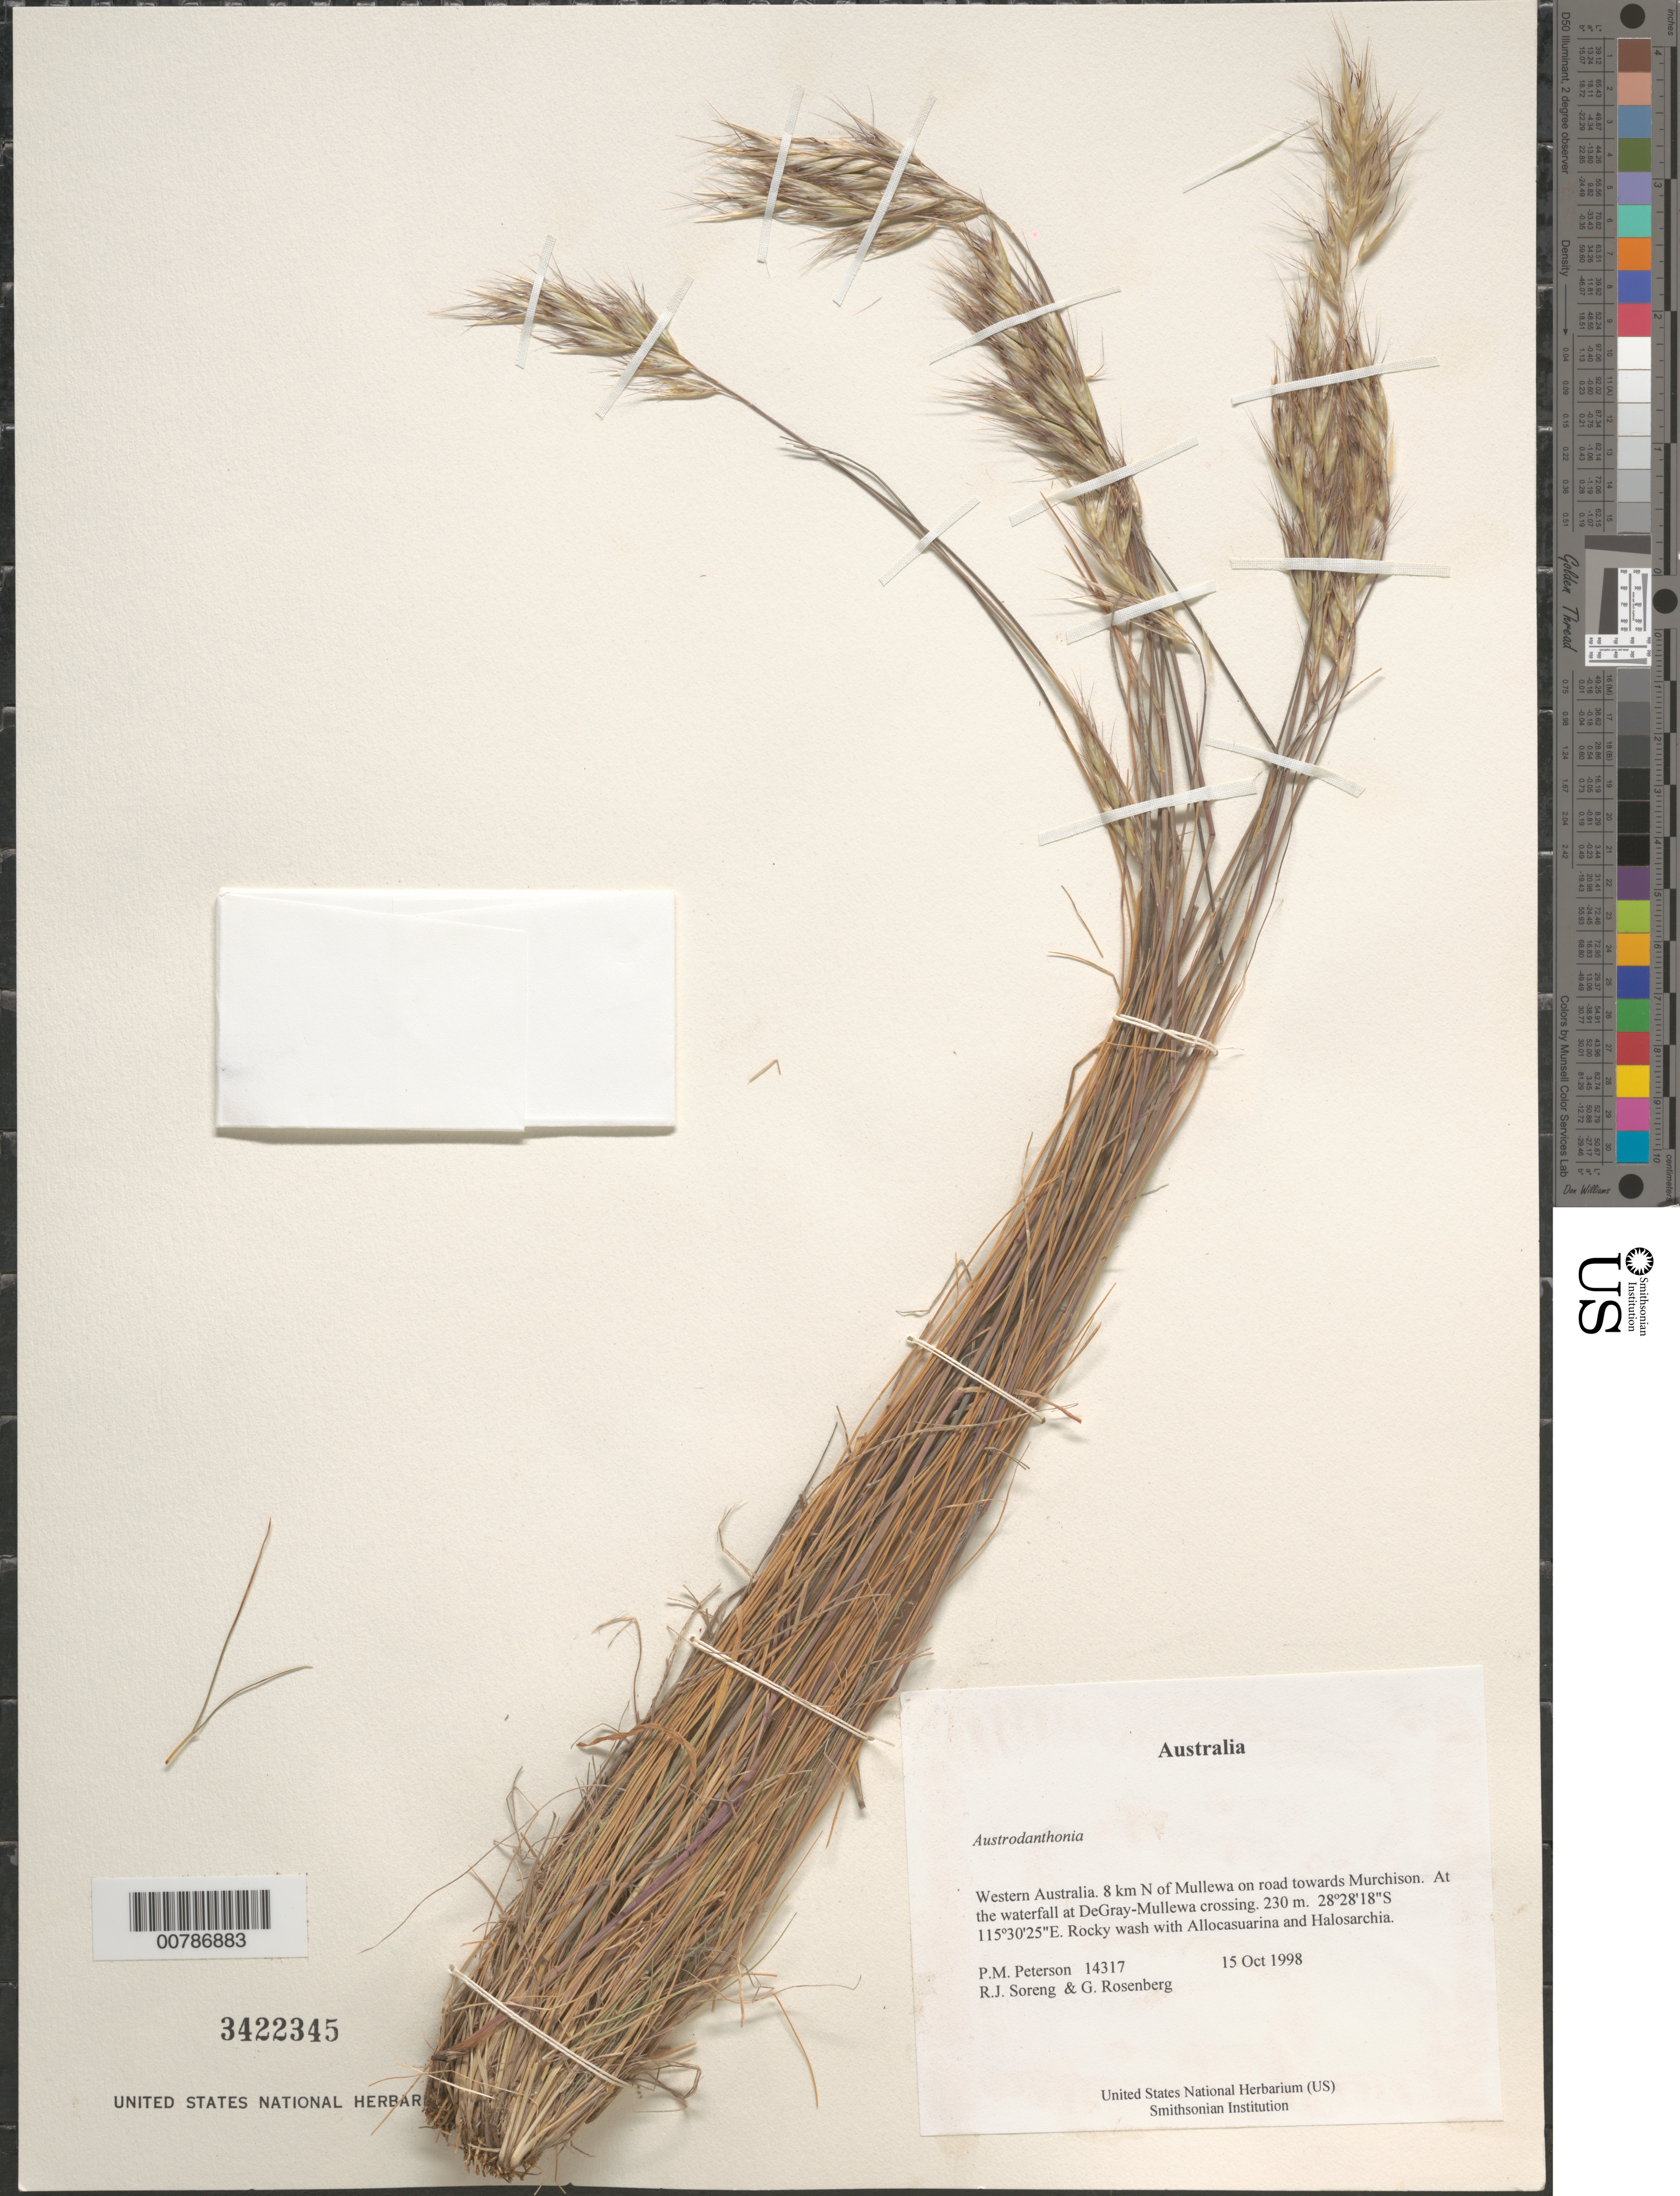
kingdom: Plantae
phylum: Tracheophyta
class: Liliopsida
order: Poales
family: Poaceae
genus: Austrodanthonia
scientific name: Austrodanthonia sp.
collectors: P. M. Peterson, R. J. Soreng & G. Rosenberg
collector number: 14317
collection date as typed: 15 Oct 1998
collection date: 1998-10-15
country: Australia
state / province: Western Australia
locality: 8 km N of Mullewa on road towards Murchison. At the waterfall at DeGray-Mullewa crossing.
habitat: Rocky wash with Allocasuarina and Halosarchia.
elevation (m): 230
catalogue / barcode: US 3422345